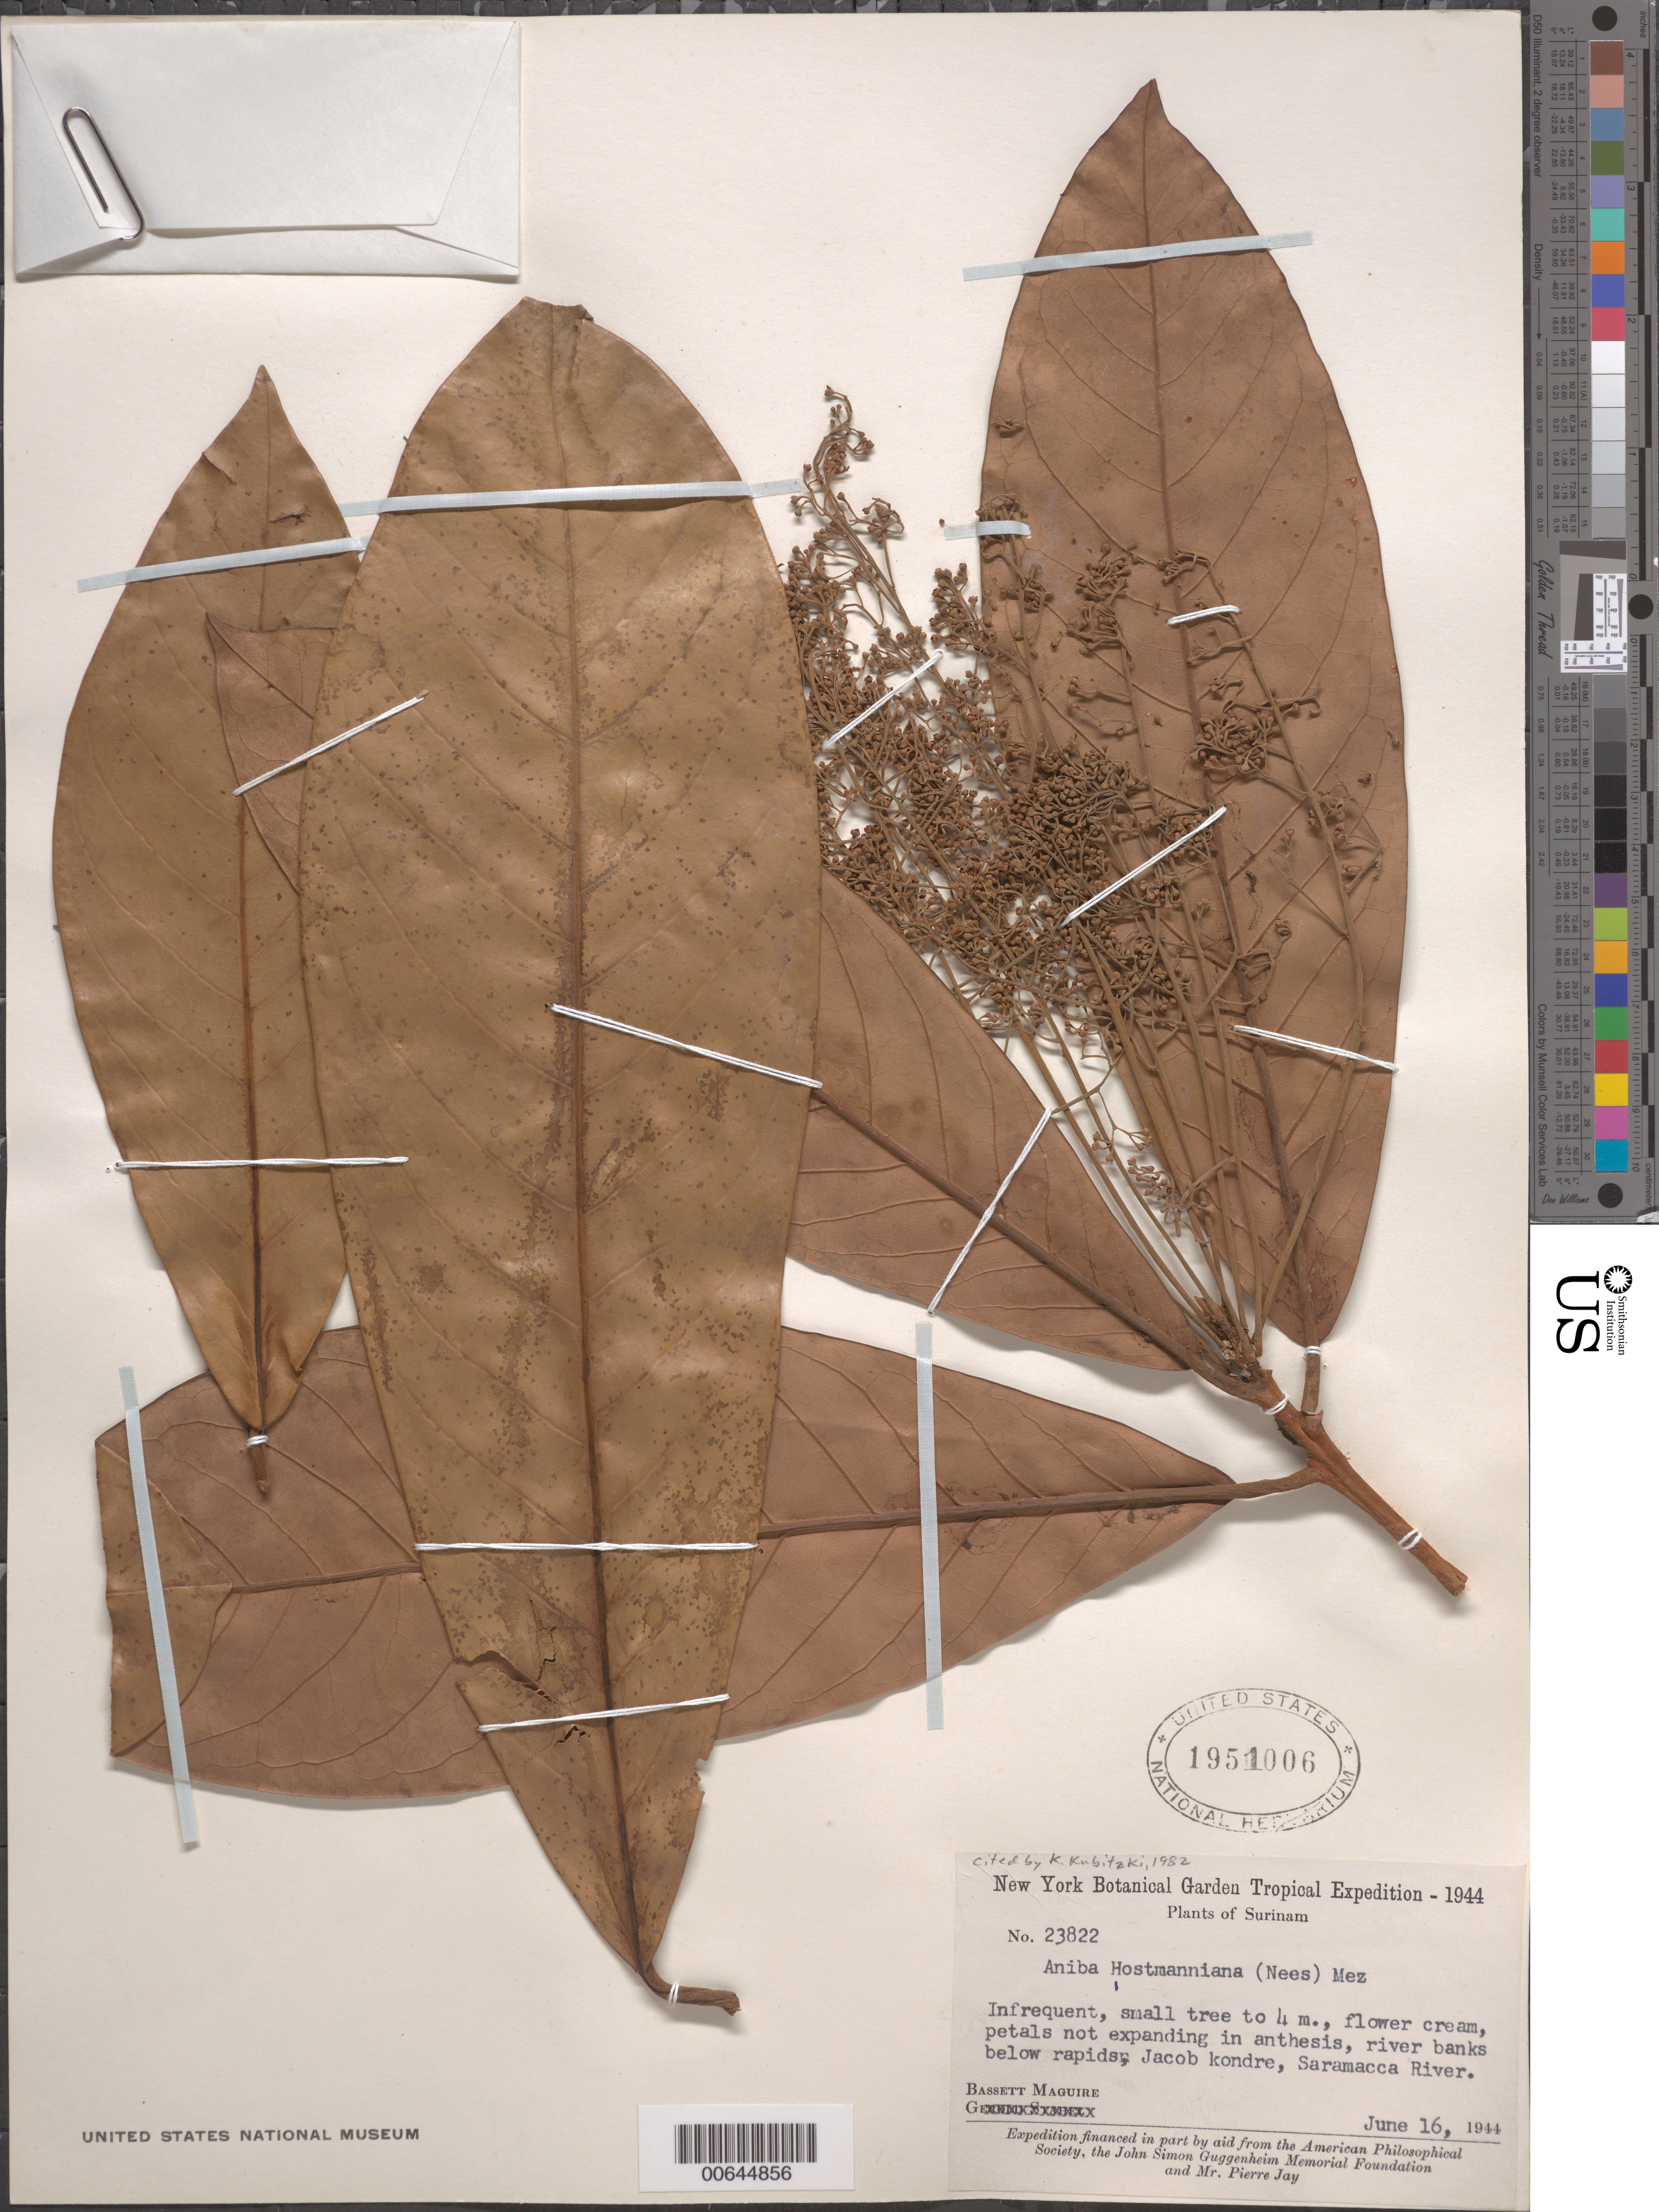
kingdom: Plantae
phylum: Tracheophyta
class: Magnoliopsida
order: Laurales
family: Lauraceae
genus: Aniba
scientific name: Aniba hostmanniana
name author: (Nees) Mez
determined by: Kubitzki, Klaus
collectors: B. Maguire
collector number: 23822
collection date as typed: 16-Jun-44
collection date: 1944-06-16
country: Suriname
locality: Jacob Kondre village, Saramacca River headwaters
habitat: Riverbanks below rapids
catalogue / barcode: US 1951006